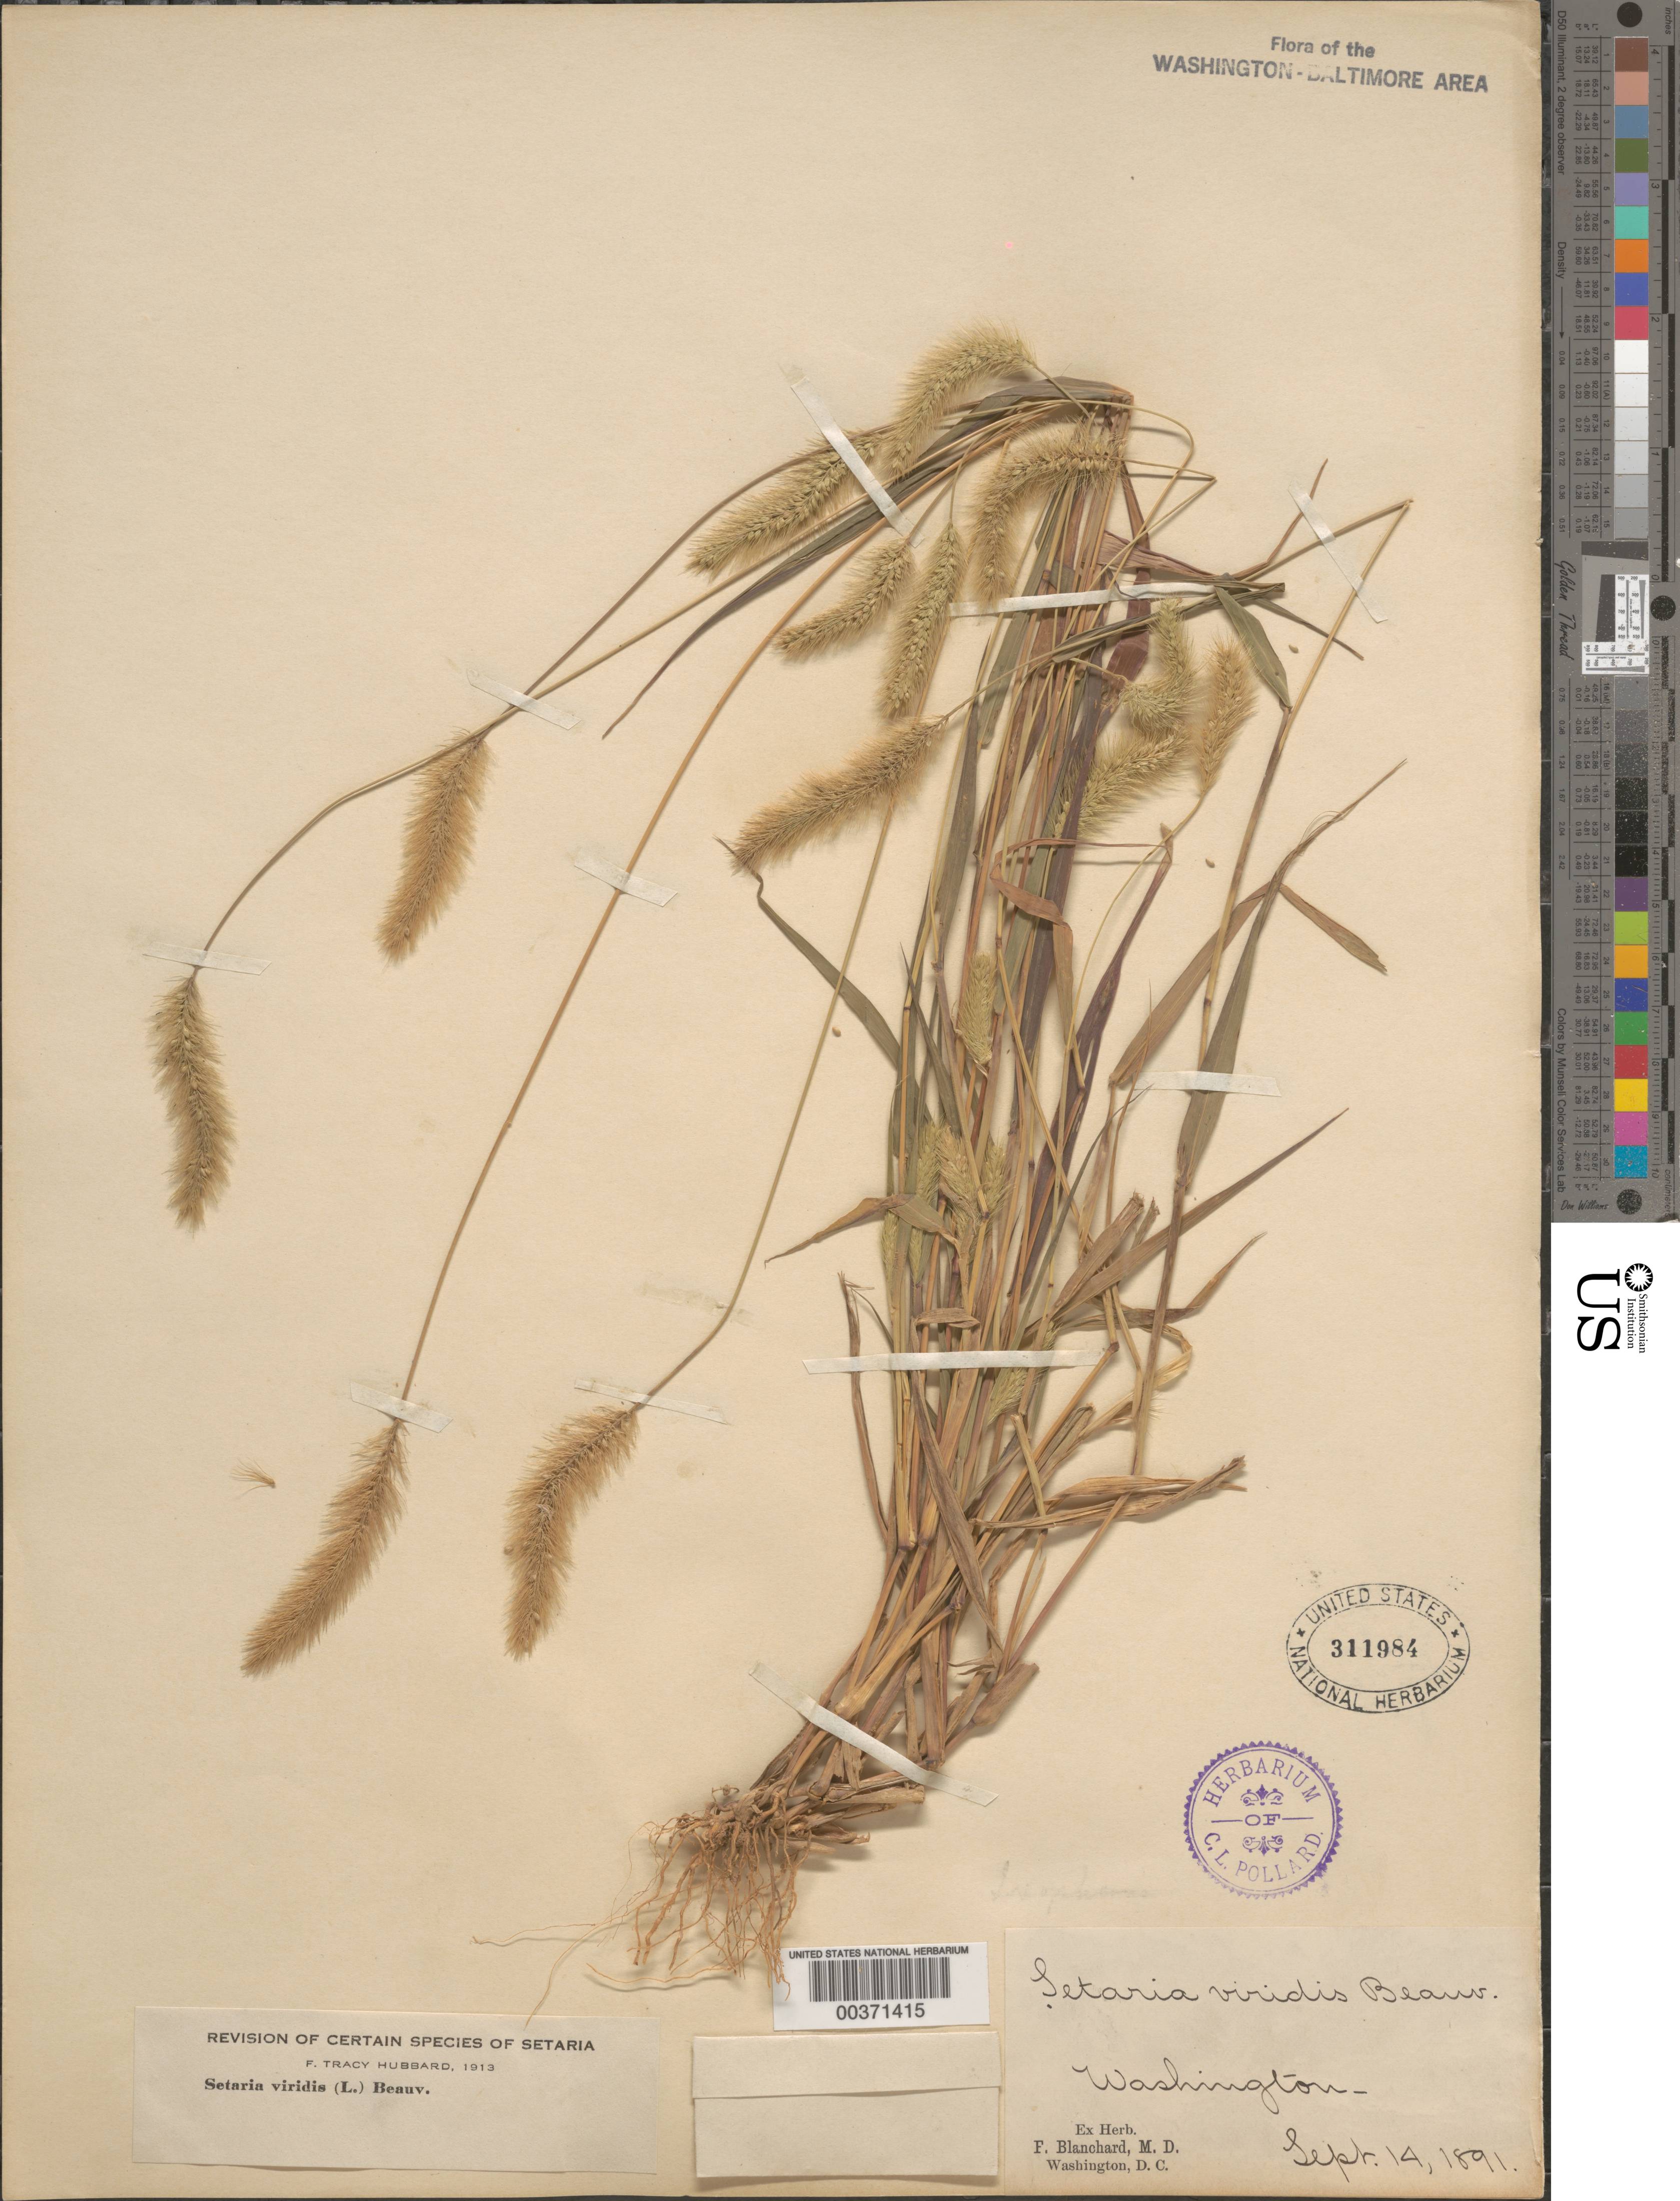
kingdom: Plantae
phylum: Tracheophyta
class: Liliopsida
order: Poales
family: Poaceae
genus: Setaria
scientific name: Setaria viridis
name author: (L.) P. Beauv.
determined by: Hubbard, F. T.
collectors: F. Blanchard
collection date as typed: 14 Sep 1891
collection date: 1891-09-14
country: United States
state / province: District of Columbia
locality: Washington DC and vicinity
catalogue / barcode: US 311984